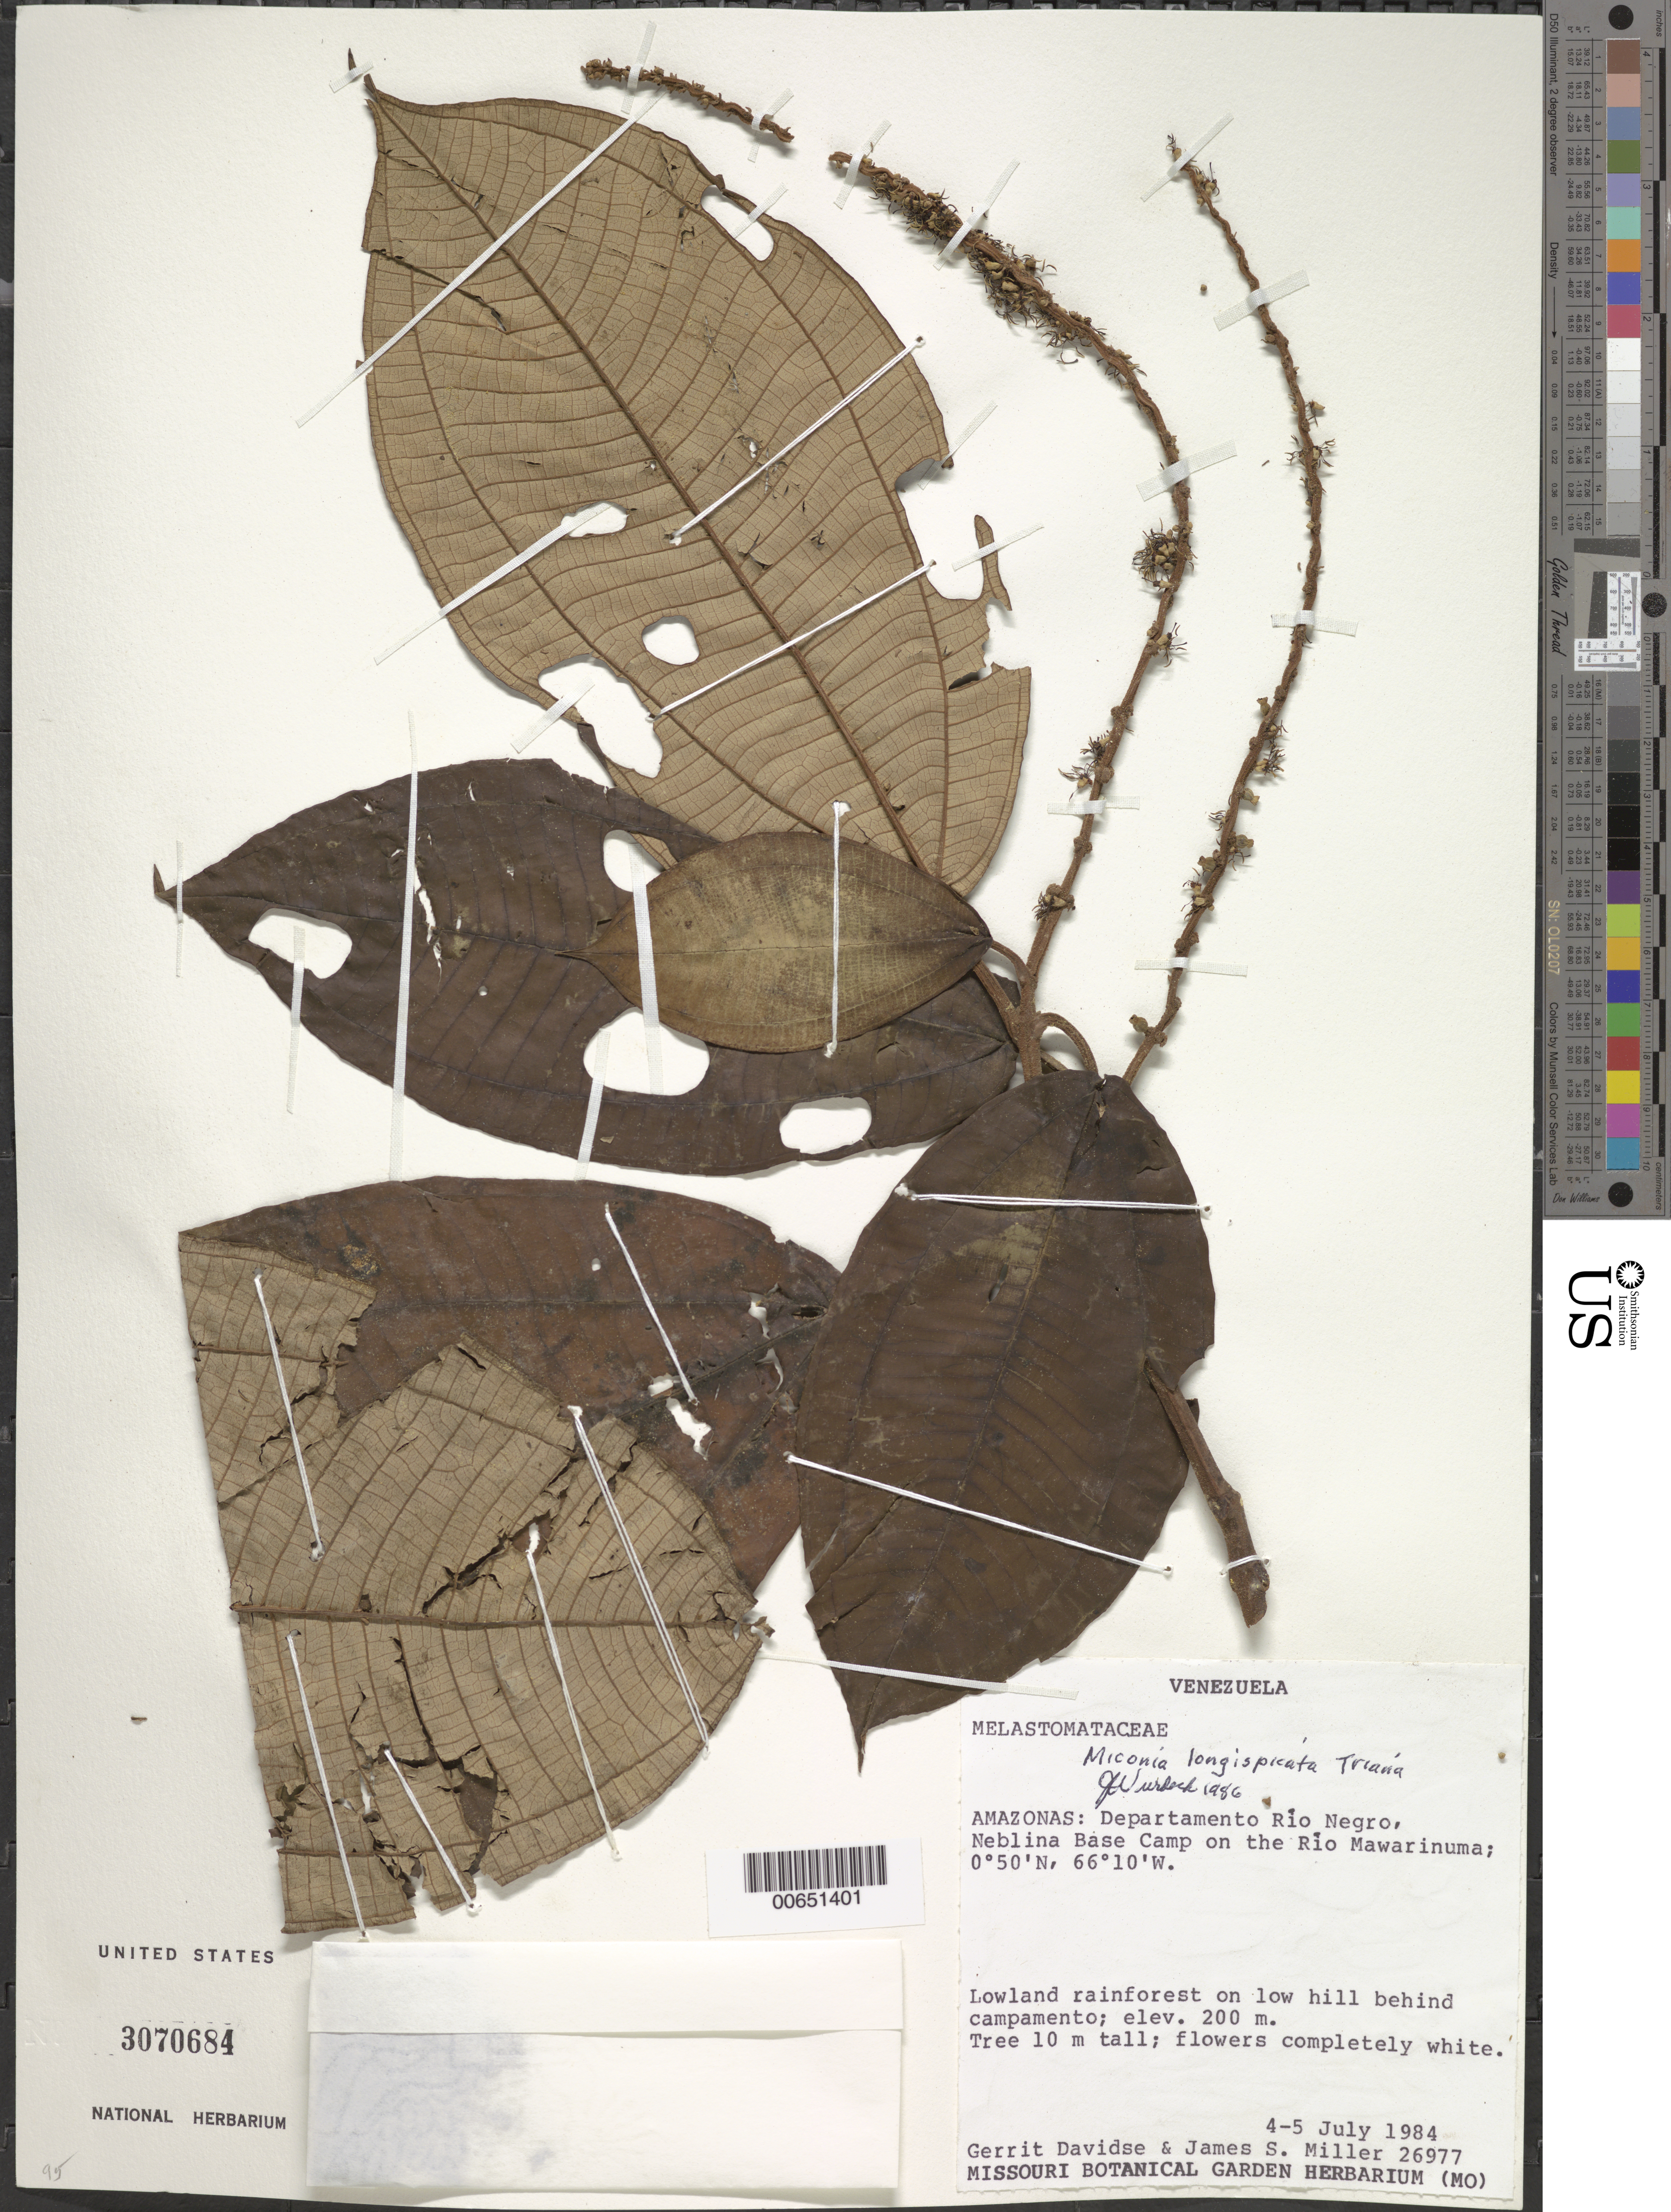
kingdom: Plantae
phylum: Tracheophyta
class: Magnoliopsida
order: Myrtales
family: Melastomataceae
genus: Miconia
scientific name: Miconia longispicata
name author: Triana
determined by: Wurdack, John J., (US), US (UNITED STATES)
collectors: G. Davidse & J. S. Miller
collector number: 26977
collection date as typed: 4-Jul-84 to 5-Jul-84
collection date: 1984-07-04/1984-07-05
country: Venezuela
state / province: Amazonas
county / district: Río Negro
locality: Neblina Base Camp, Río Mawarinuma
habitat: Lowland rainforest on low hill behind camp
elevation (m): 200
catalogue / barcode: US 3070684